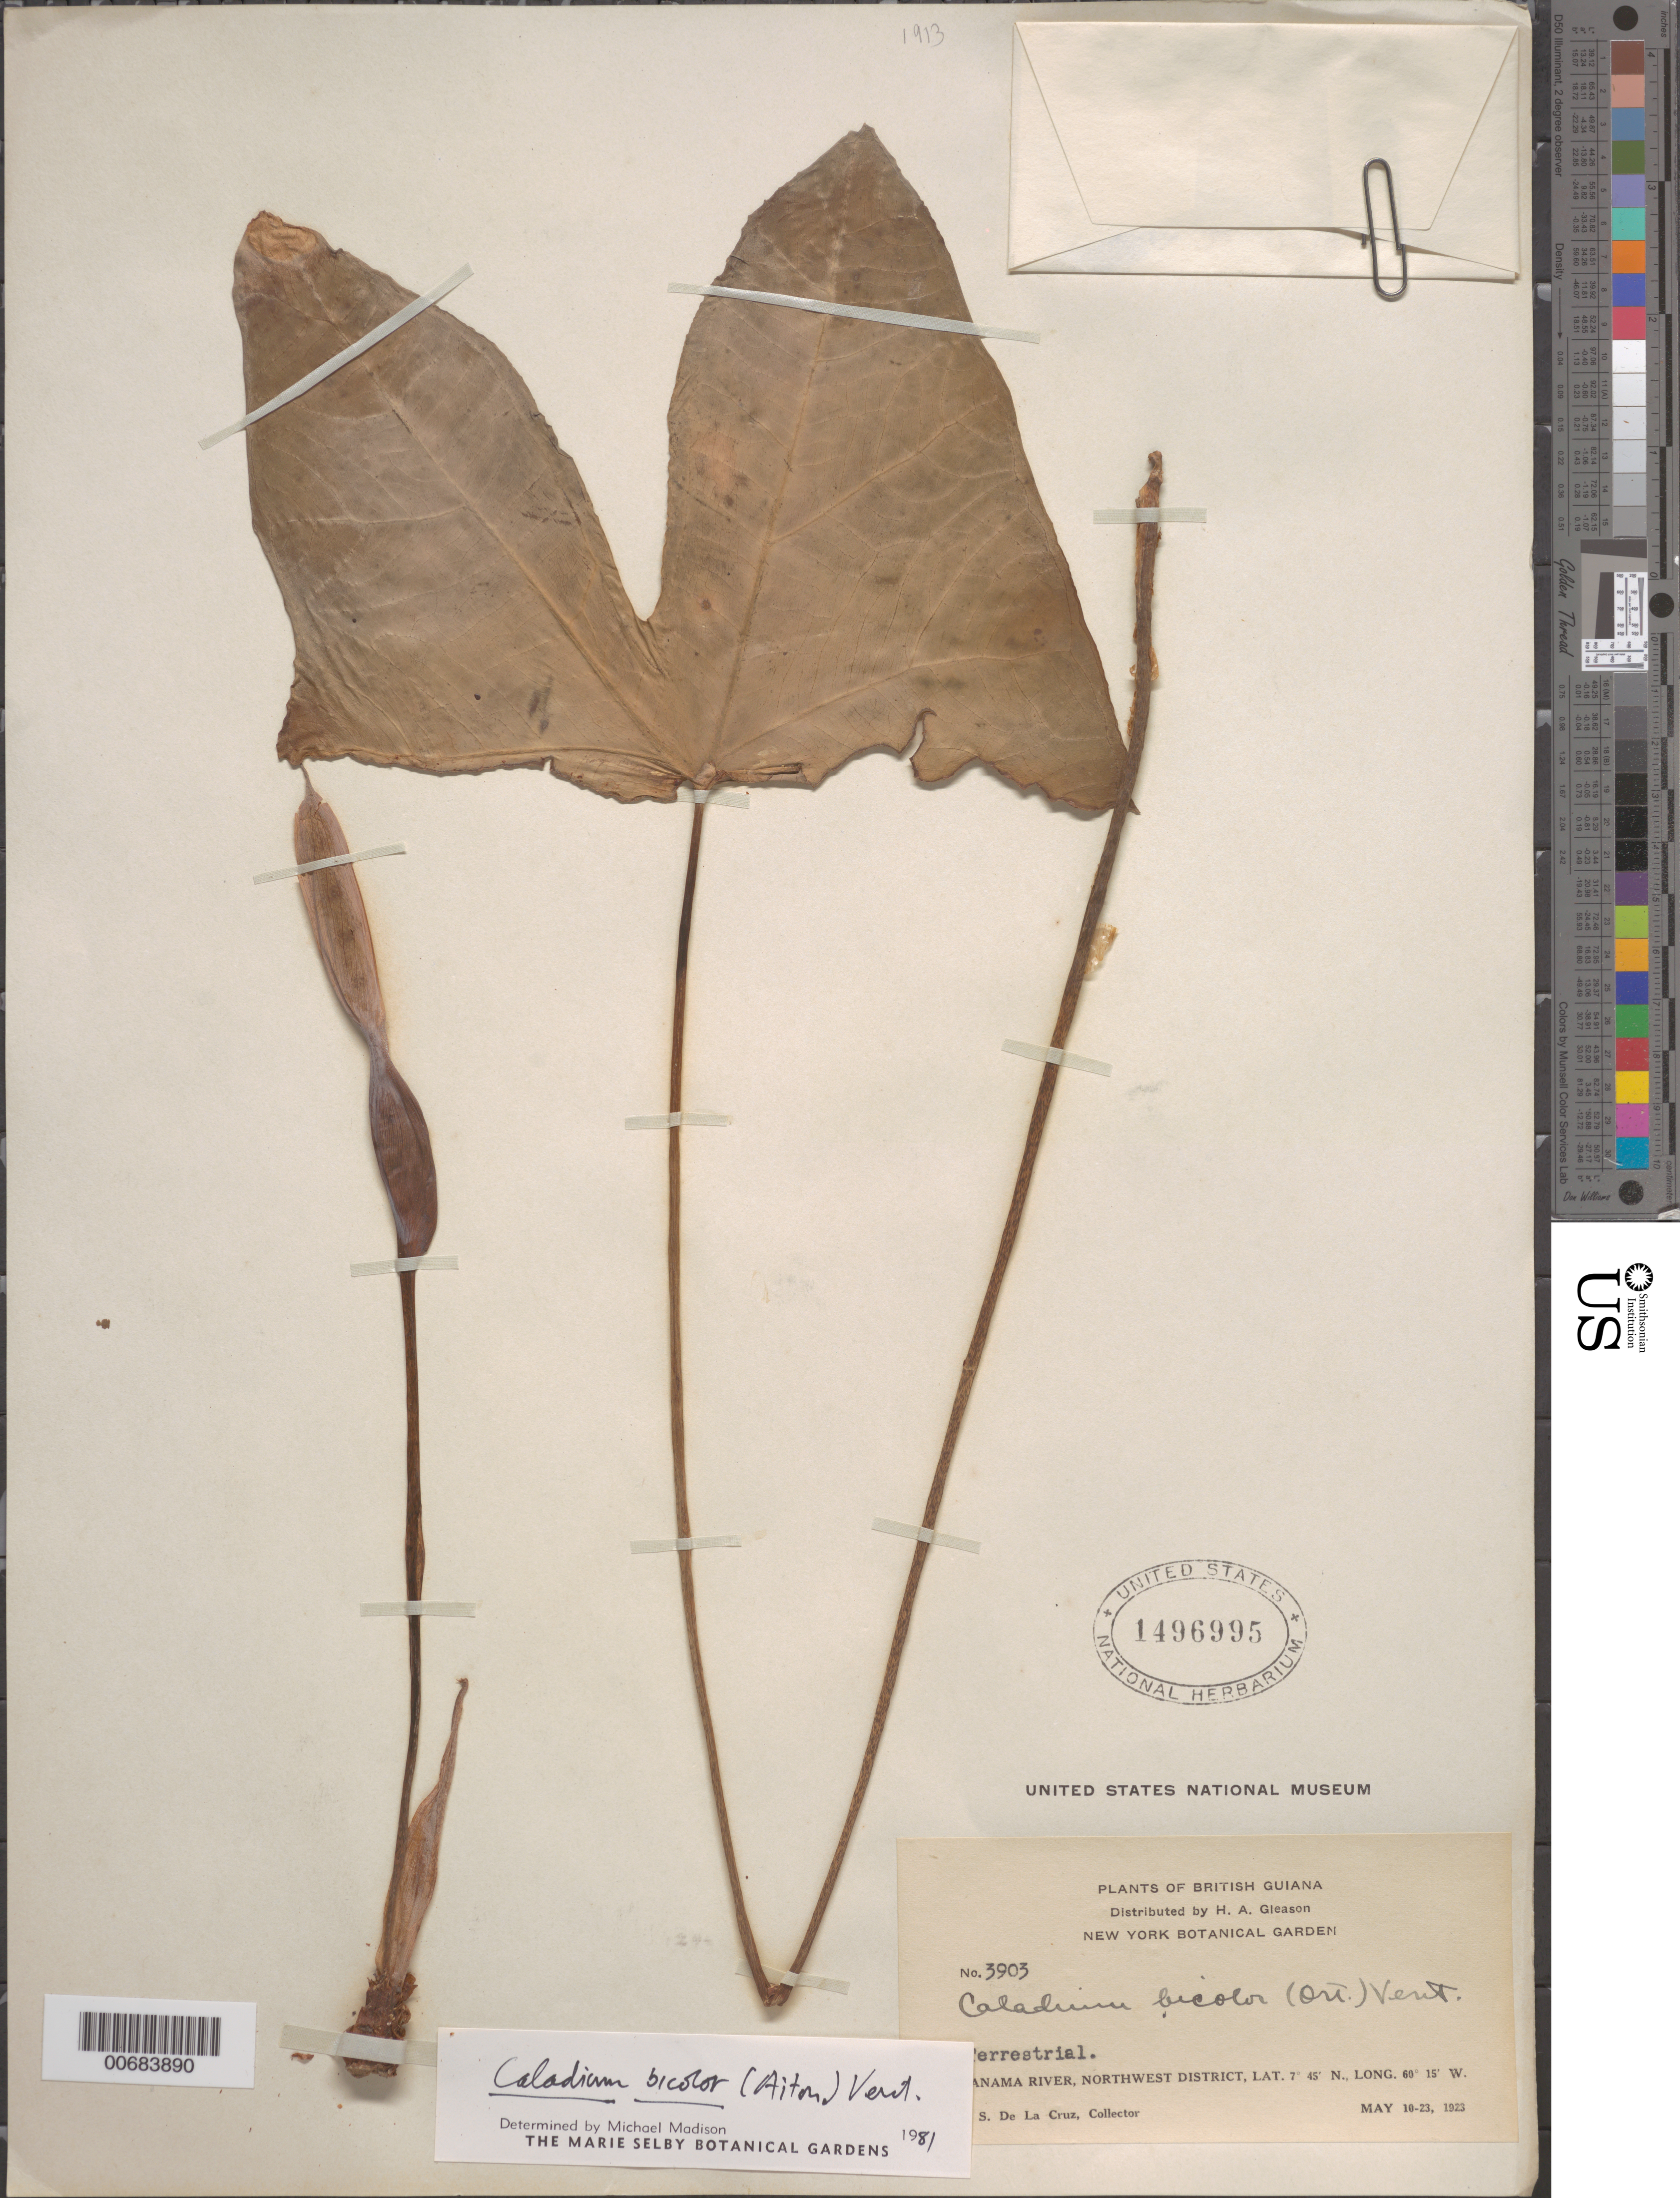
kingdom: Plantae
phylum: Tracheophyta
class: Liliopsida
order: Alismatales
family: Araceae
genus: Caladium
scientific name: Caladium bicolor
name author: (Aiton) Vent.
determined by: Madison, Michael T.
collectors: J. S. de la Cruz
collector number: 3903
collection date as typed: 10-May-23 to 23-May-23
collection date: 1923-05-10/1923-05-23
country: Guyana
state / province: Barima-Waini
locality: Wanama R., NW District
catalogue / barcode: US 1496995